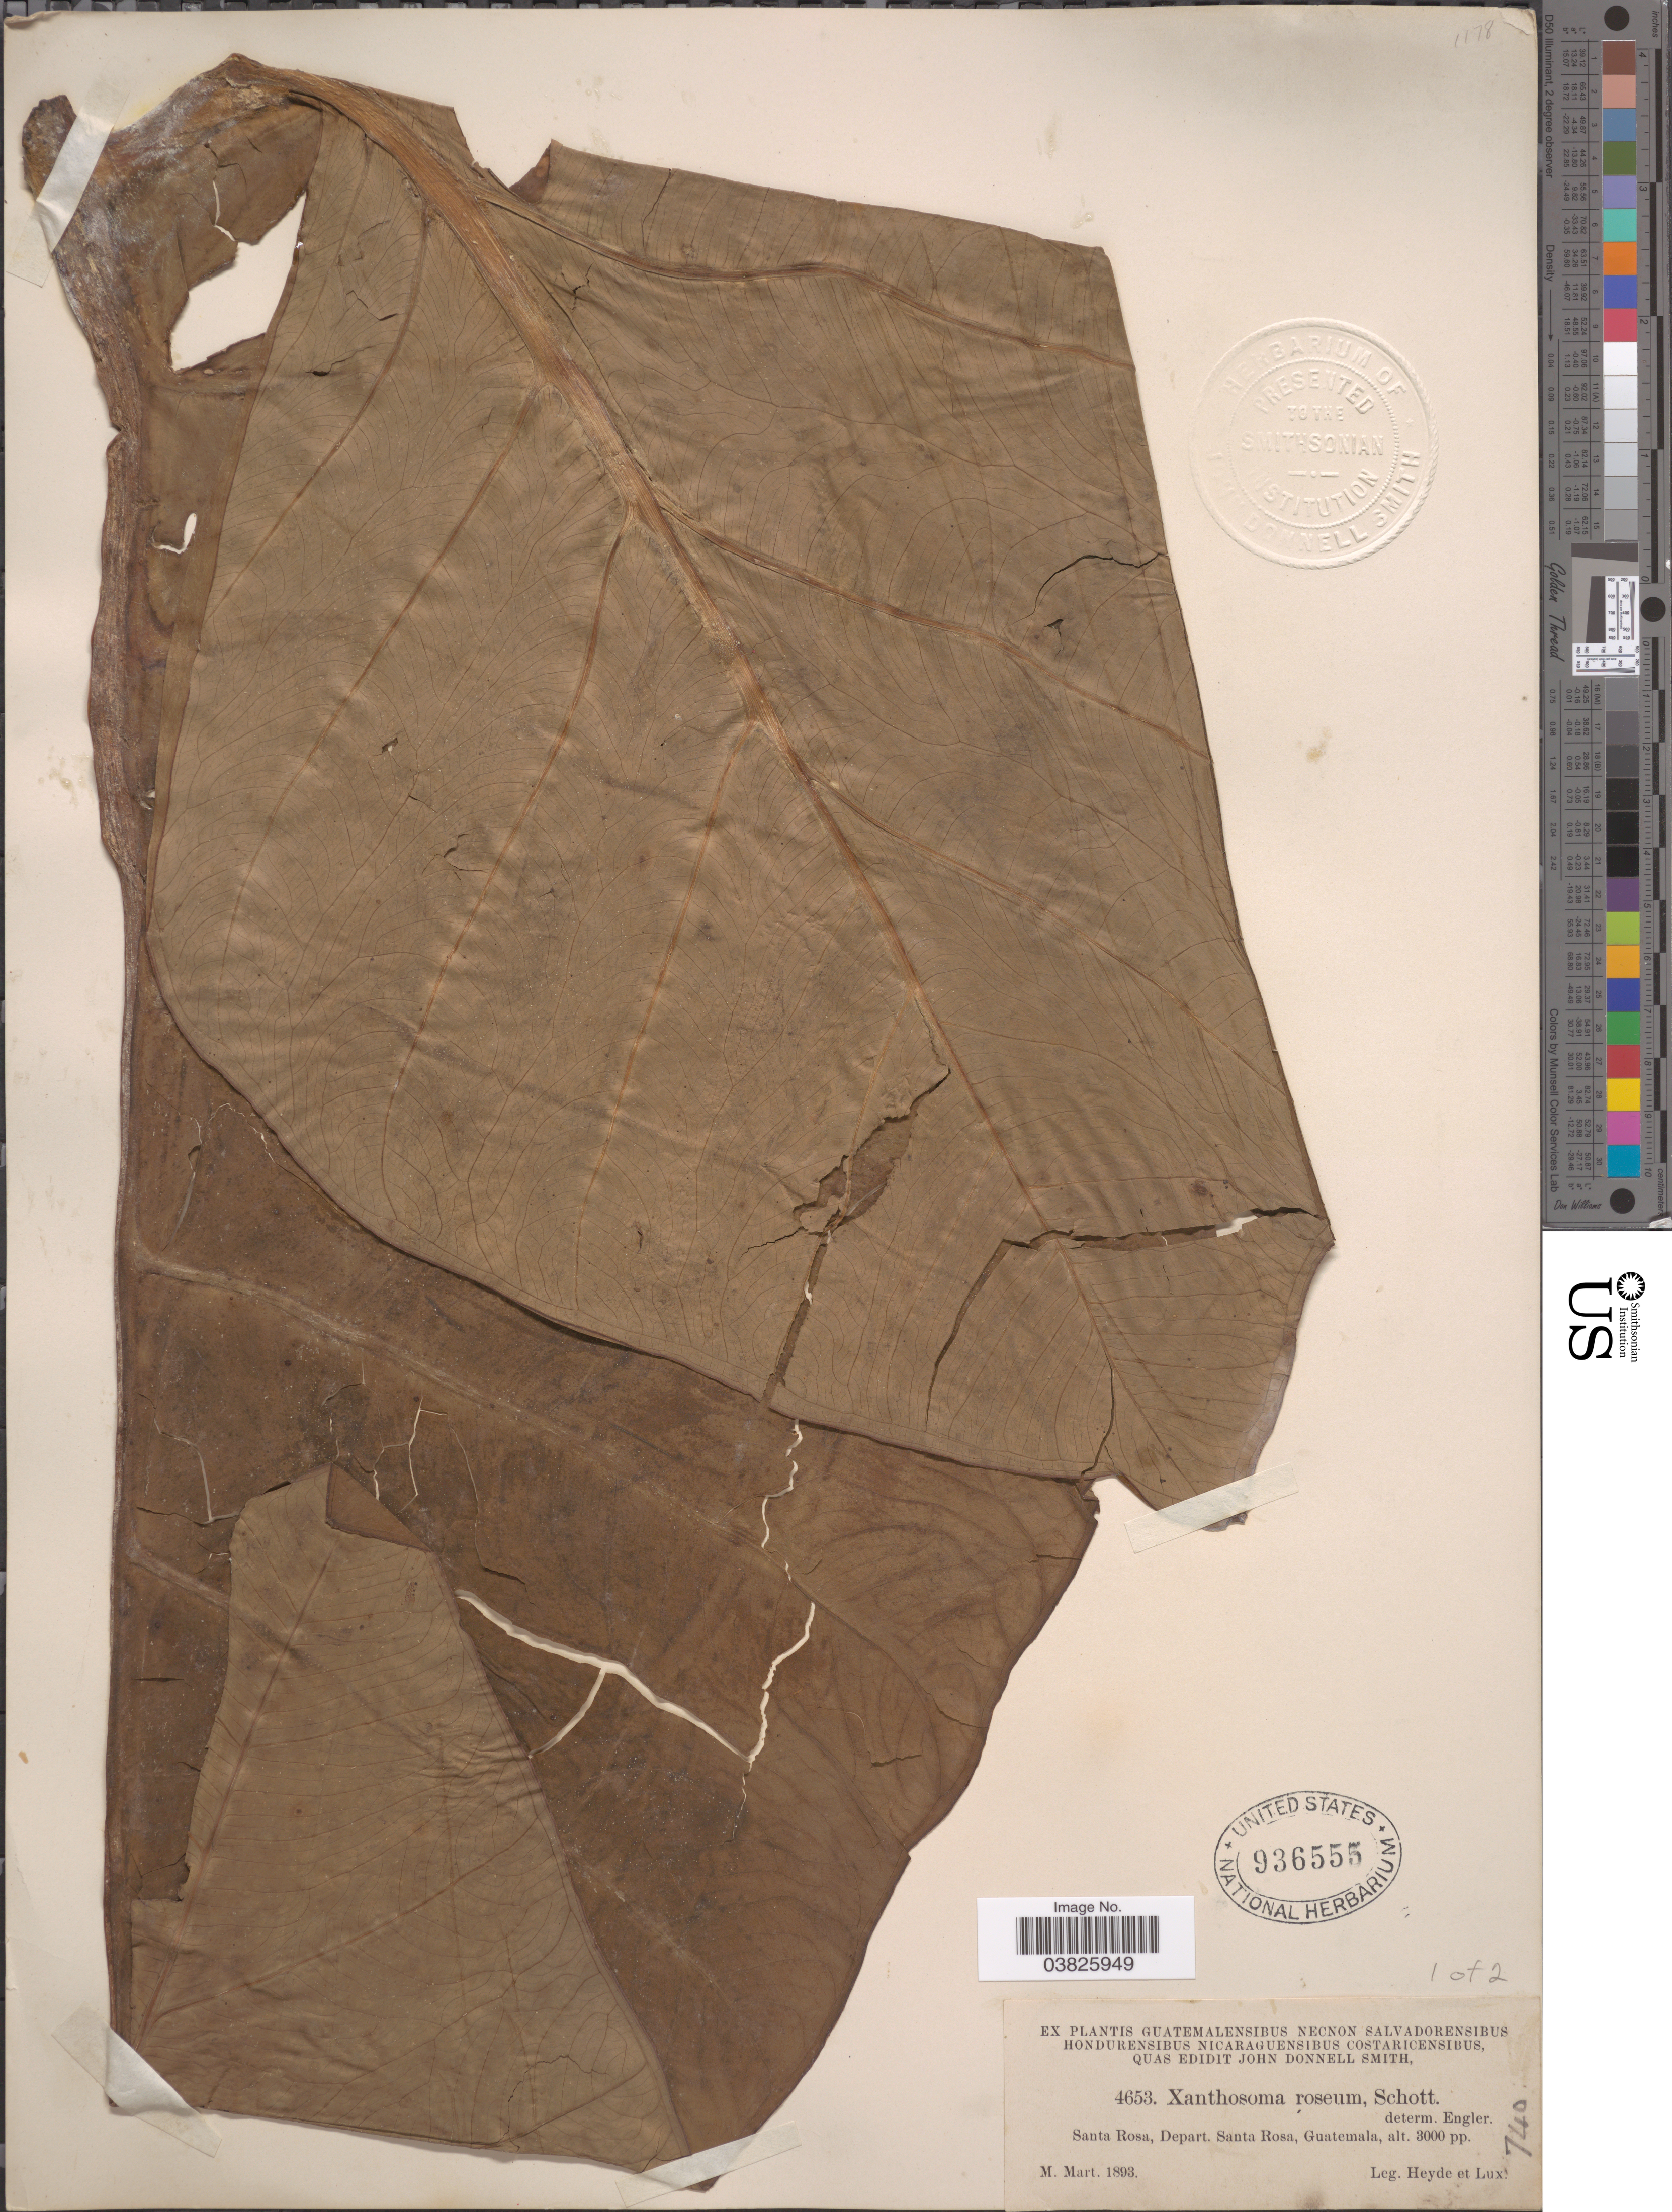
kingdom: Plantae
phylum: Tracheophyta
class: Liliopsida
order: Alismatales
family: Araceae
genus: Xanthosoma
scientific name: Xanthosoma roseum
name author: Schott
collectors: Heyde & Lux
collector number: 4653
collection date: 1893-03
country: Guatemala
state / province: Santa Rosa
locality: Depart. Santa Rosa.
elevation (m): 914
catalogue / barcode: US 936555